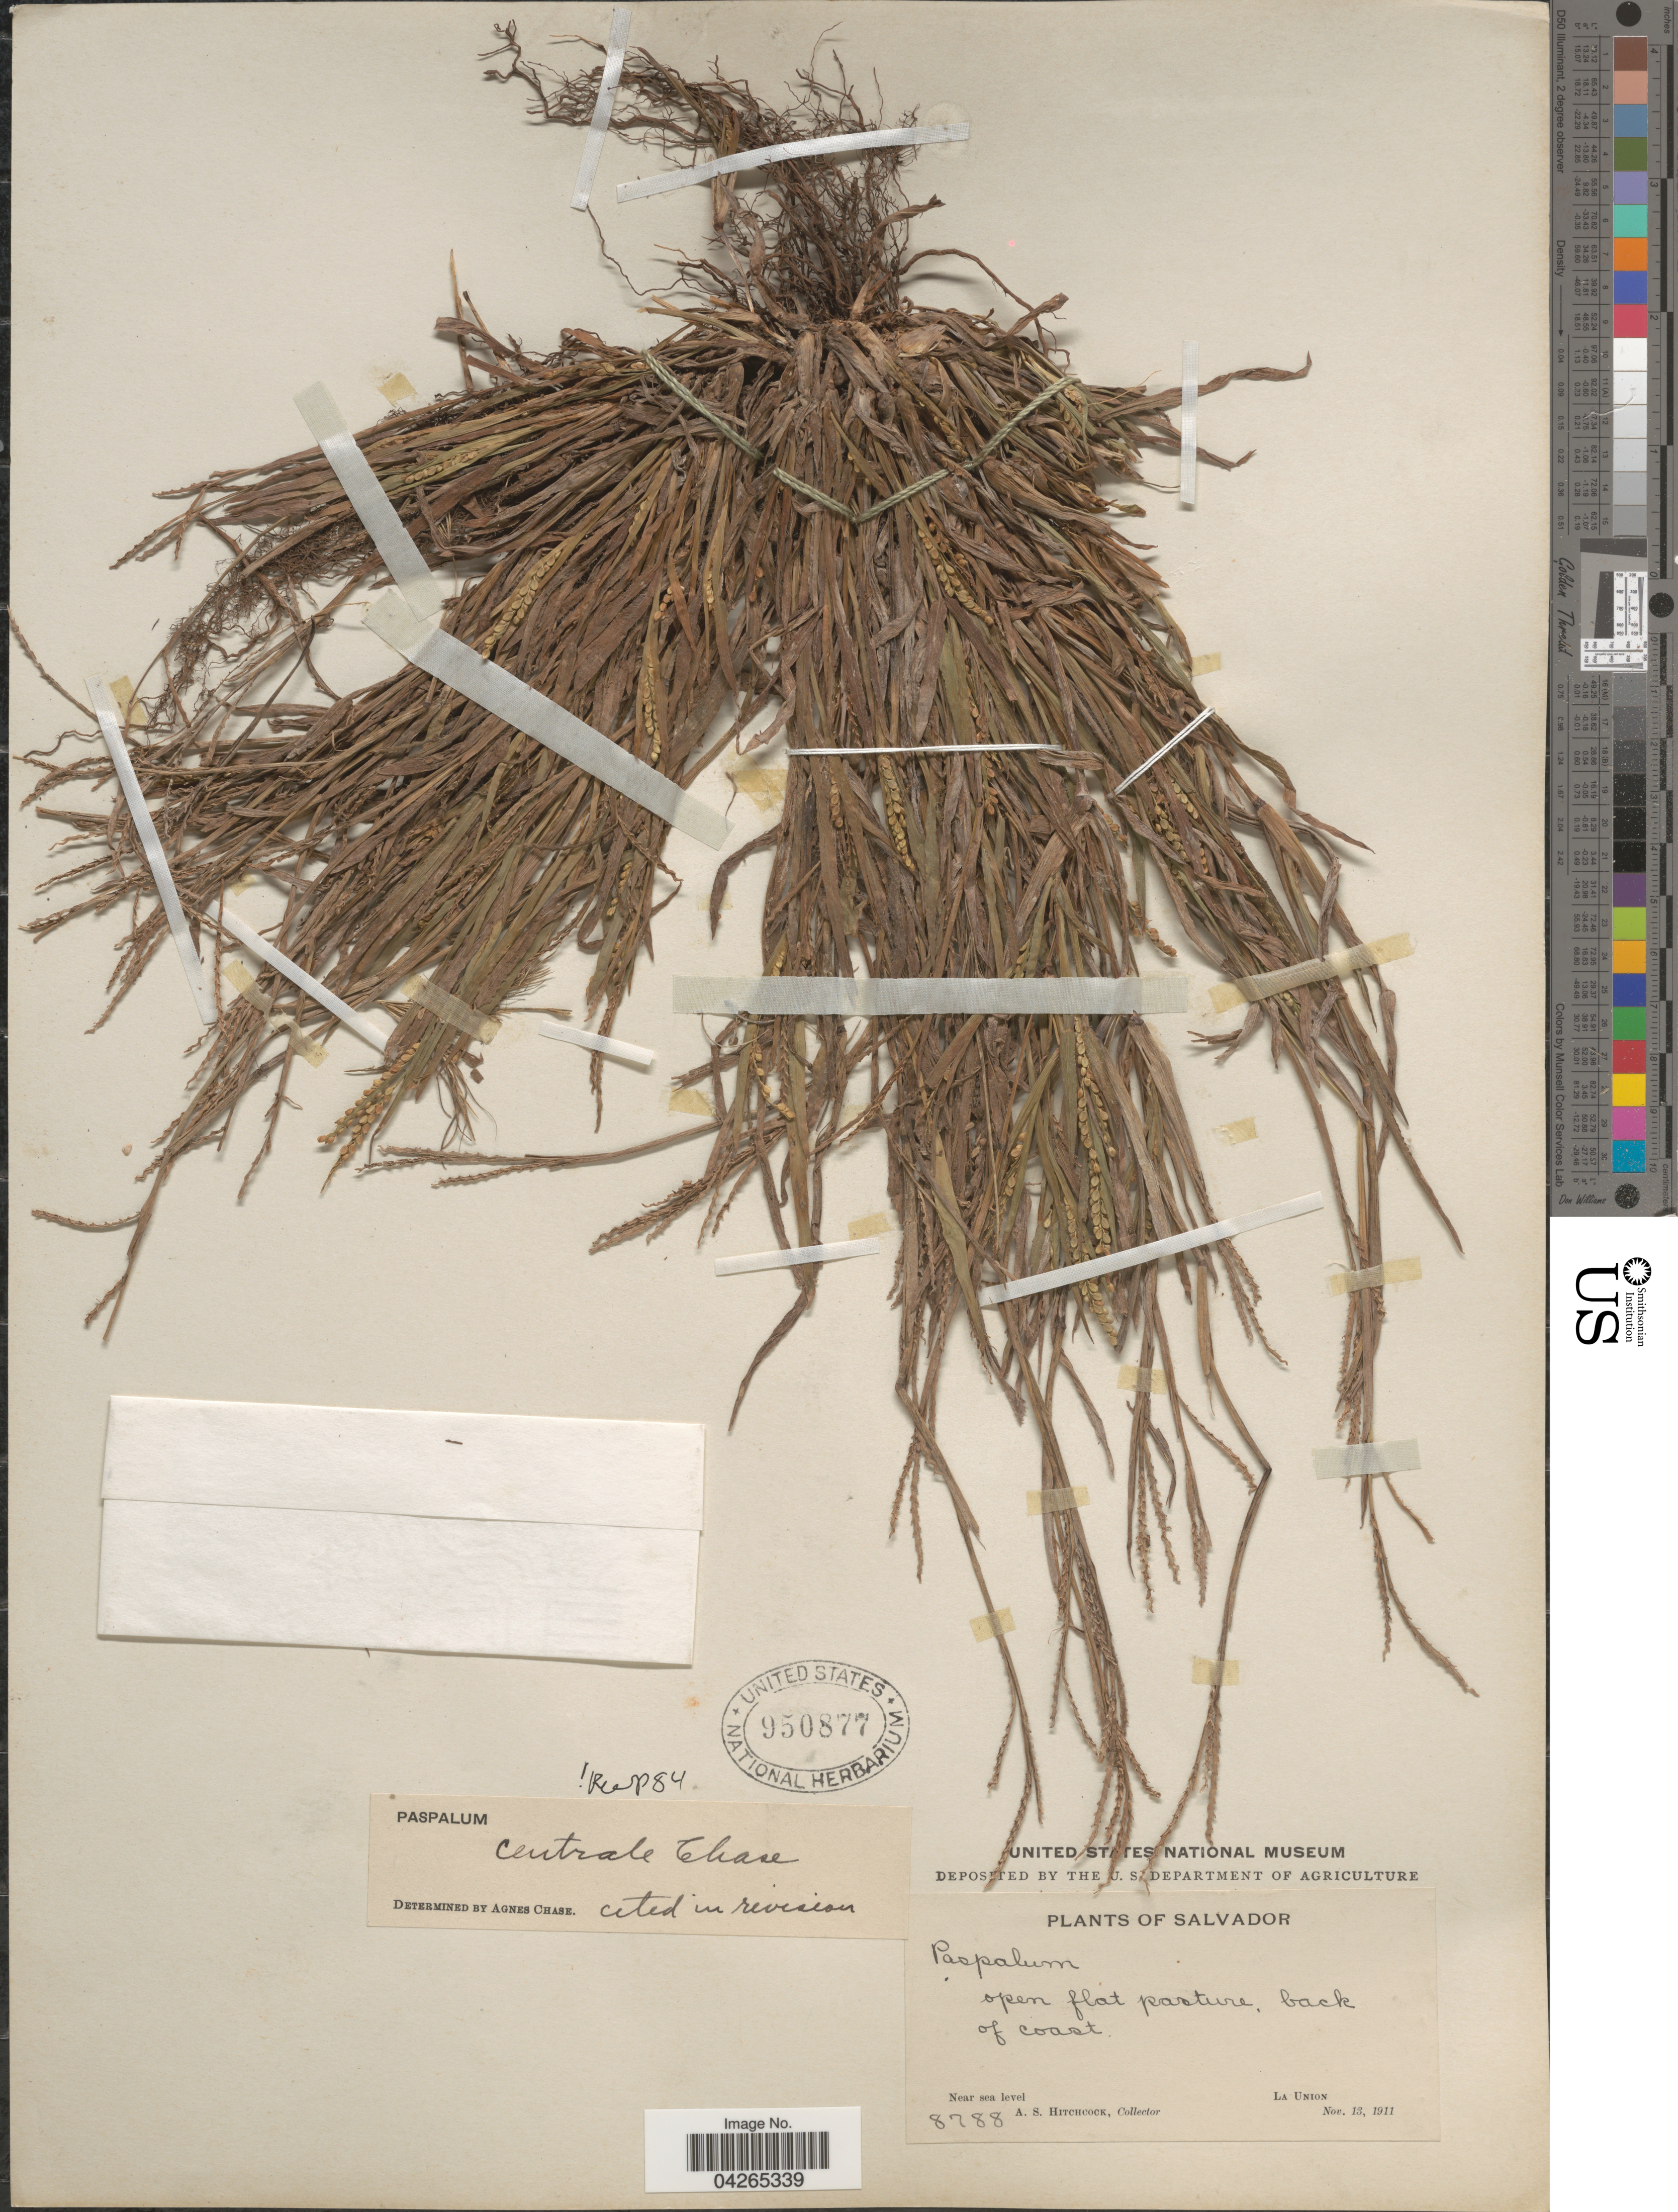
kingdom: Plantae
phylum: Tracheophyta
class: Liliopsida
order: Poales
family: Poaceae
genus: Paspalum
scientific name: Paspalum centrale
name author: Chase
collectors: A. S. Hitchcock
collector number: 8788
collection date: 1911-11-13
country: El Salvador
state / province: La Union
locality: Open flat pasyure, back of coast.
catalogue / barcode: US 950877